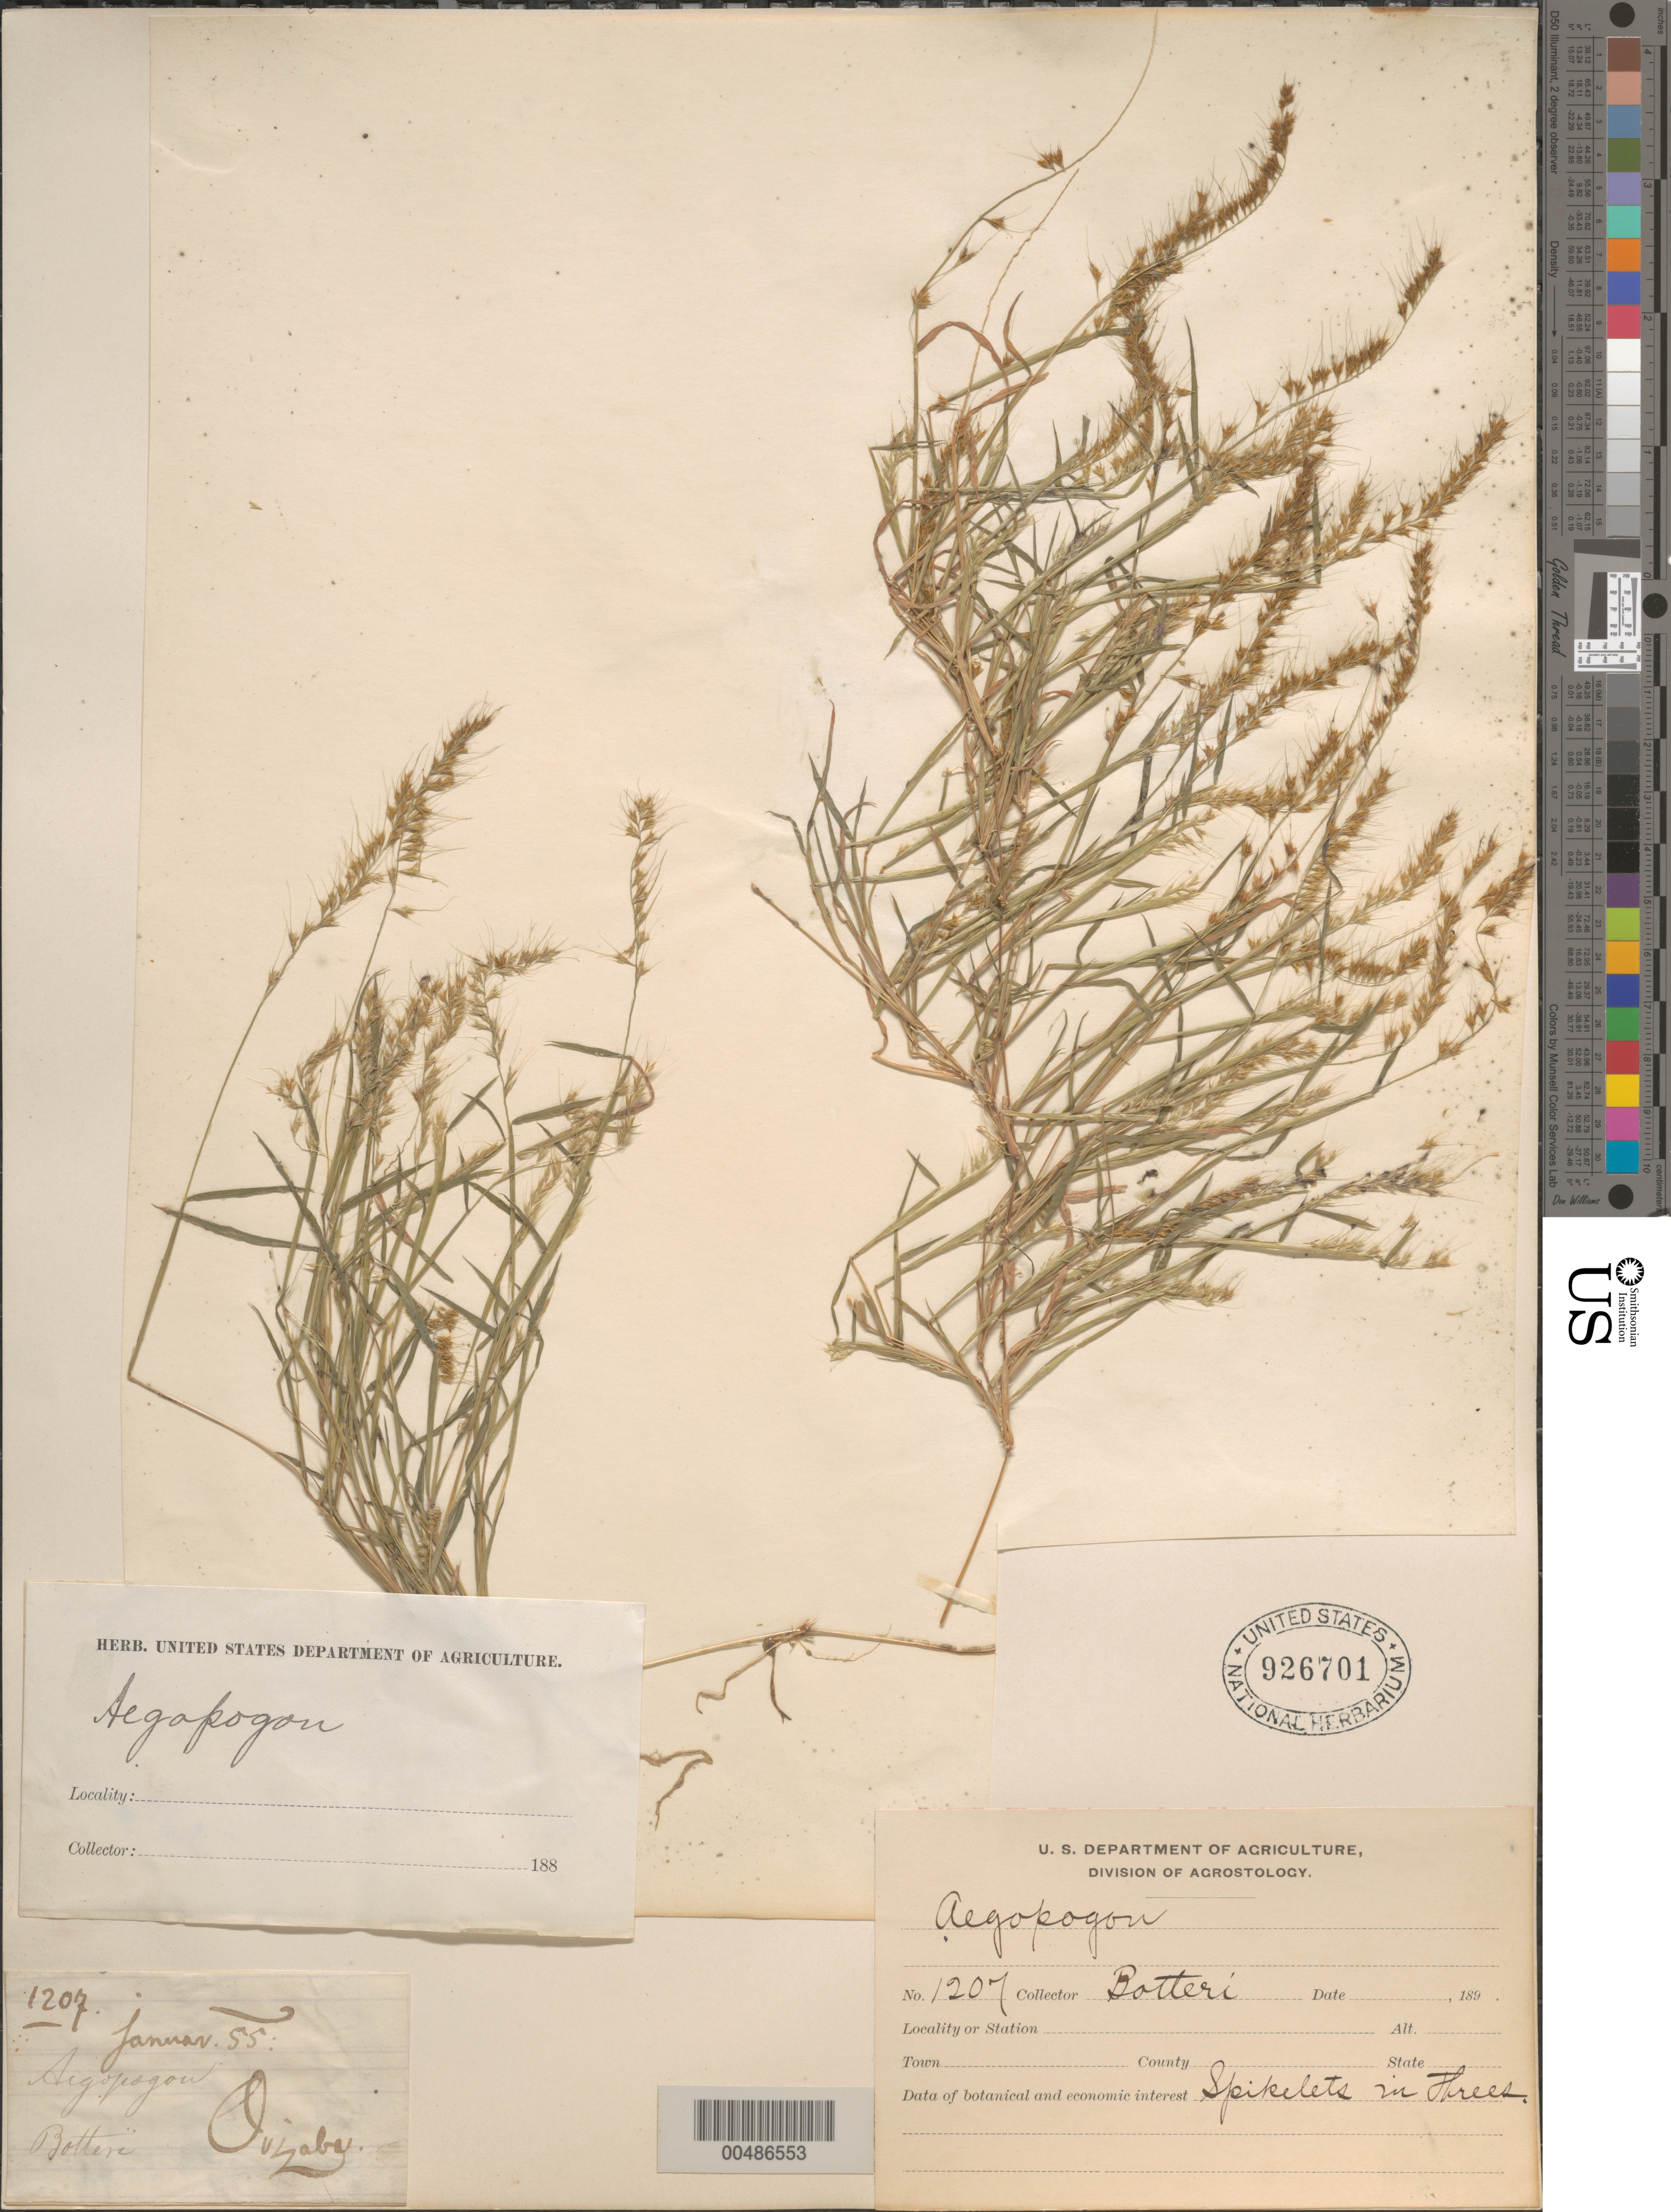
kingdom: Plantae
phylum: Tracheophyta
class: Liliopsida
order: Poales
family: Poaceae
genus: Aegopogon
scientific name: Aegopogon tenellus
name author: (DC.) Trin.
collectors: -. Botteri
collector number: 1207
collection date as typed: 188?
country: Mexico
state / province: Veracruz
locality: Orizaba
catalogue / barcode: US 926701